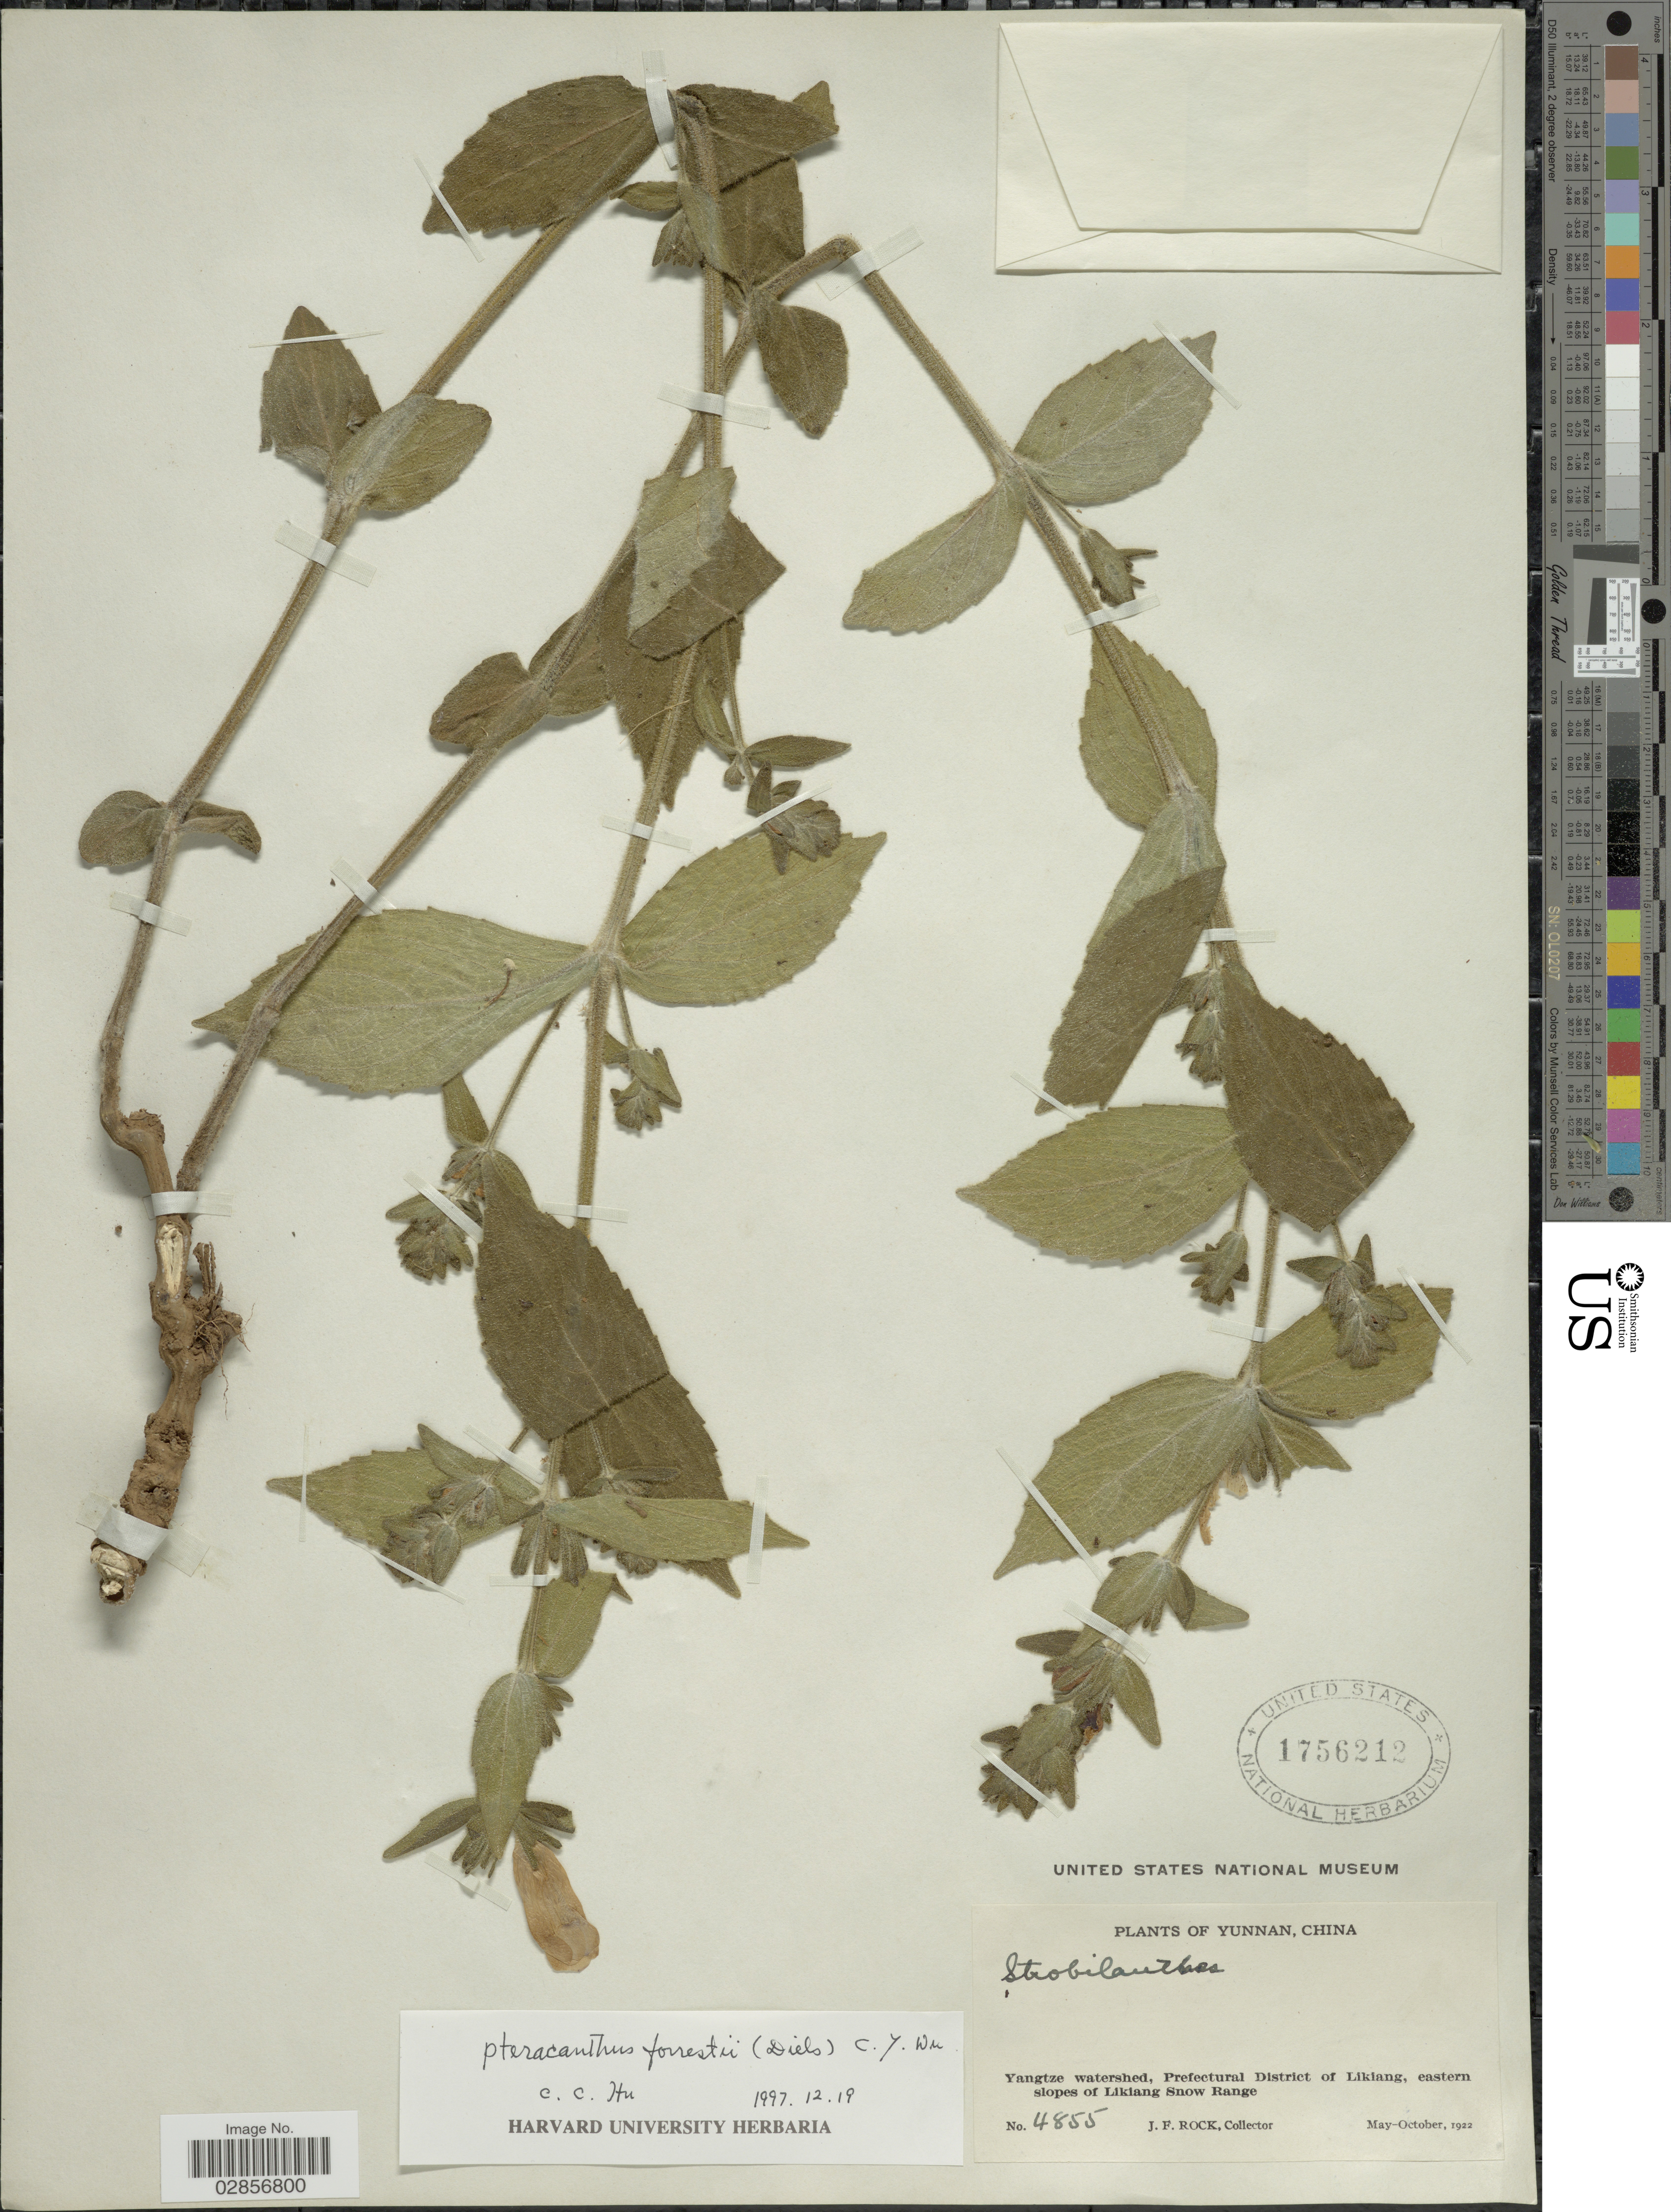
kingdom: Plantae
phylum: Tracheophyta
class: Magnoliopsida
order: Lamiales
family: Acanthaceae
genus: Pteracanthus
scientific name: Pteracanthus forrestii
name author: (Diels) H.B. Cui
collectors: J. Rock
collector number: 4855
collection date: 1922-05/1922-10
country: China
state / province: Yunnan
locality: Yangtze watershed, Prefectural District of Likiang, eastern slopes of Likiang Snow Range.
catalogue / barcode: US 1756212